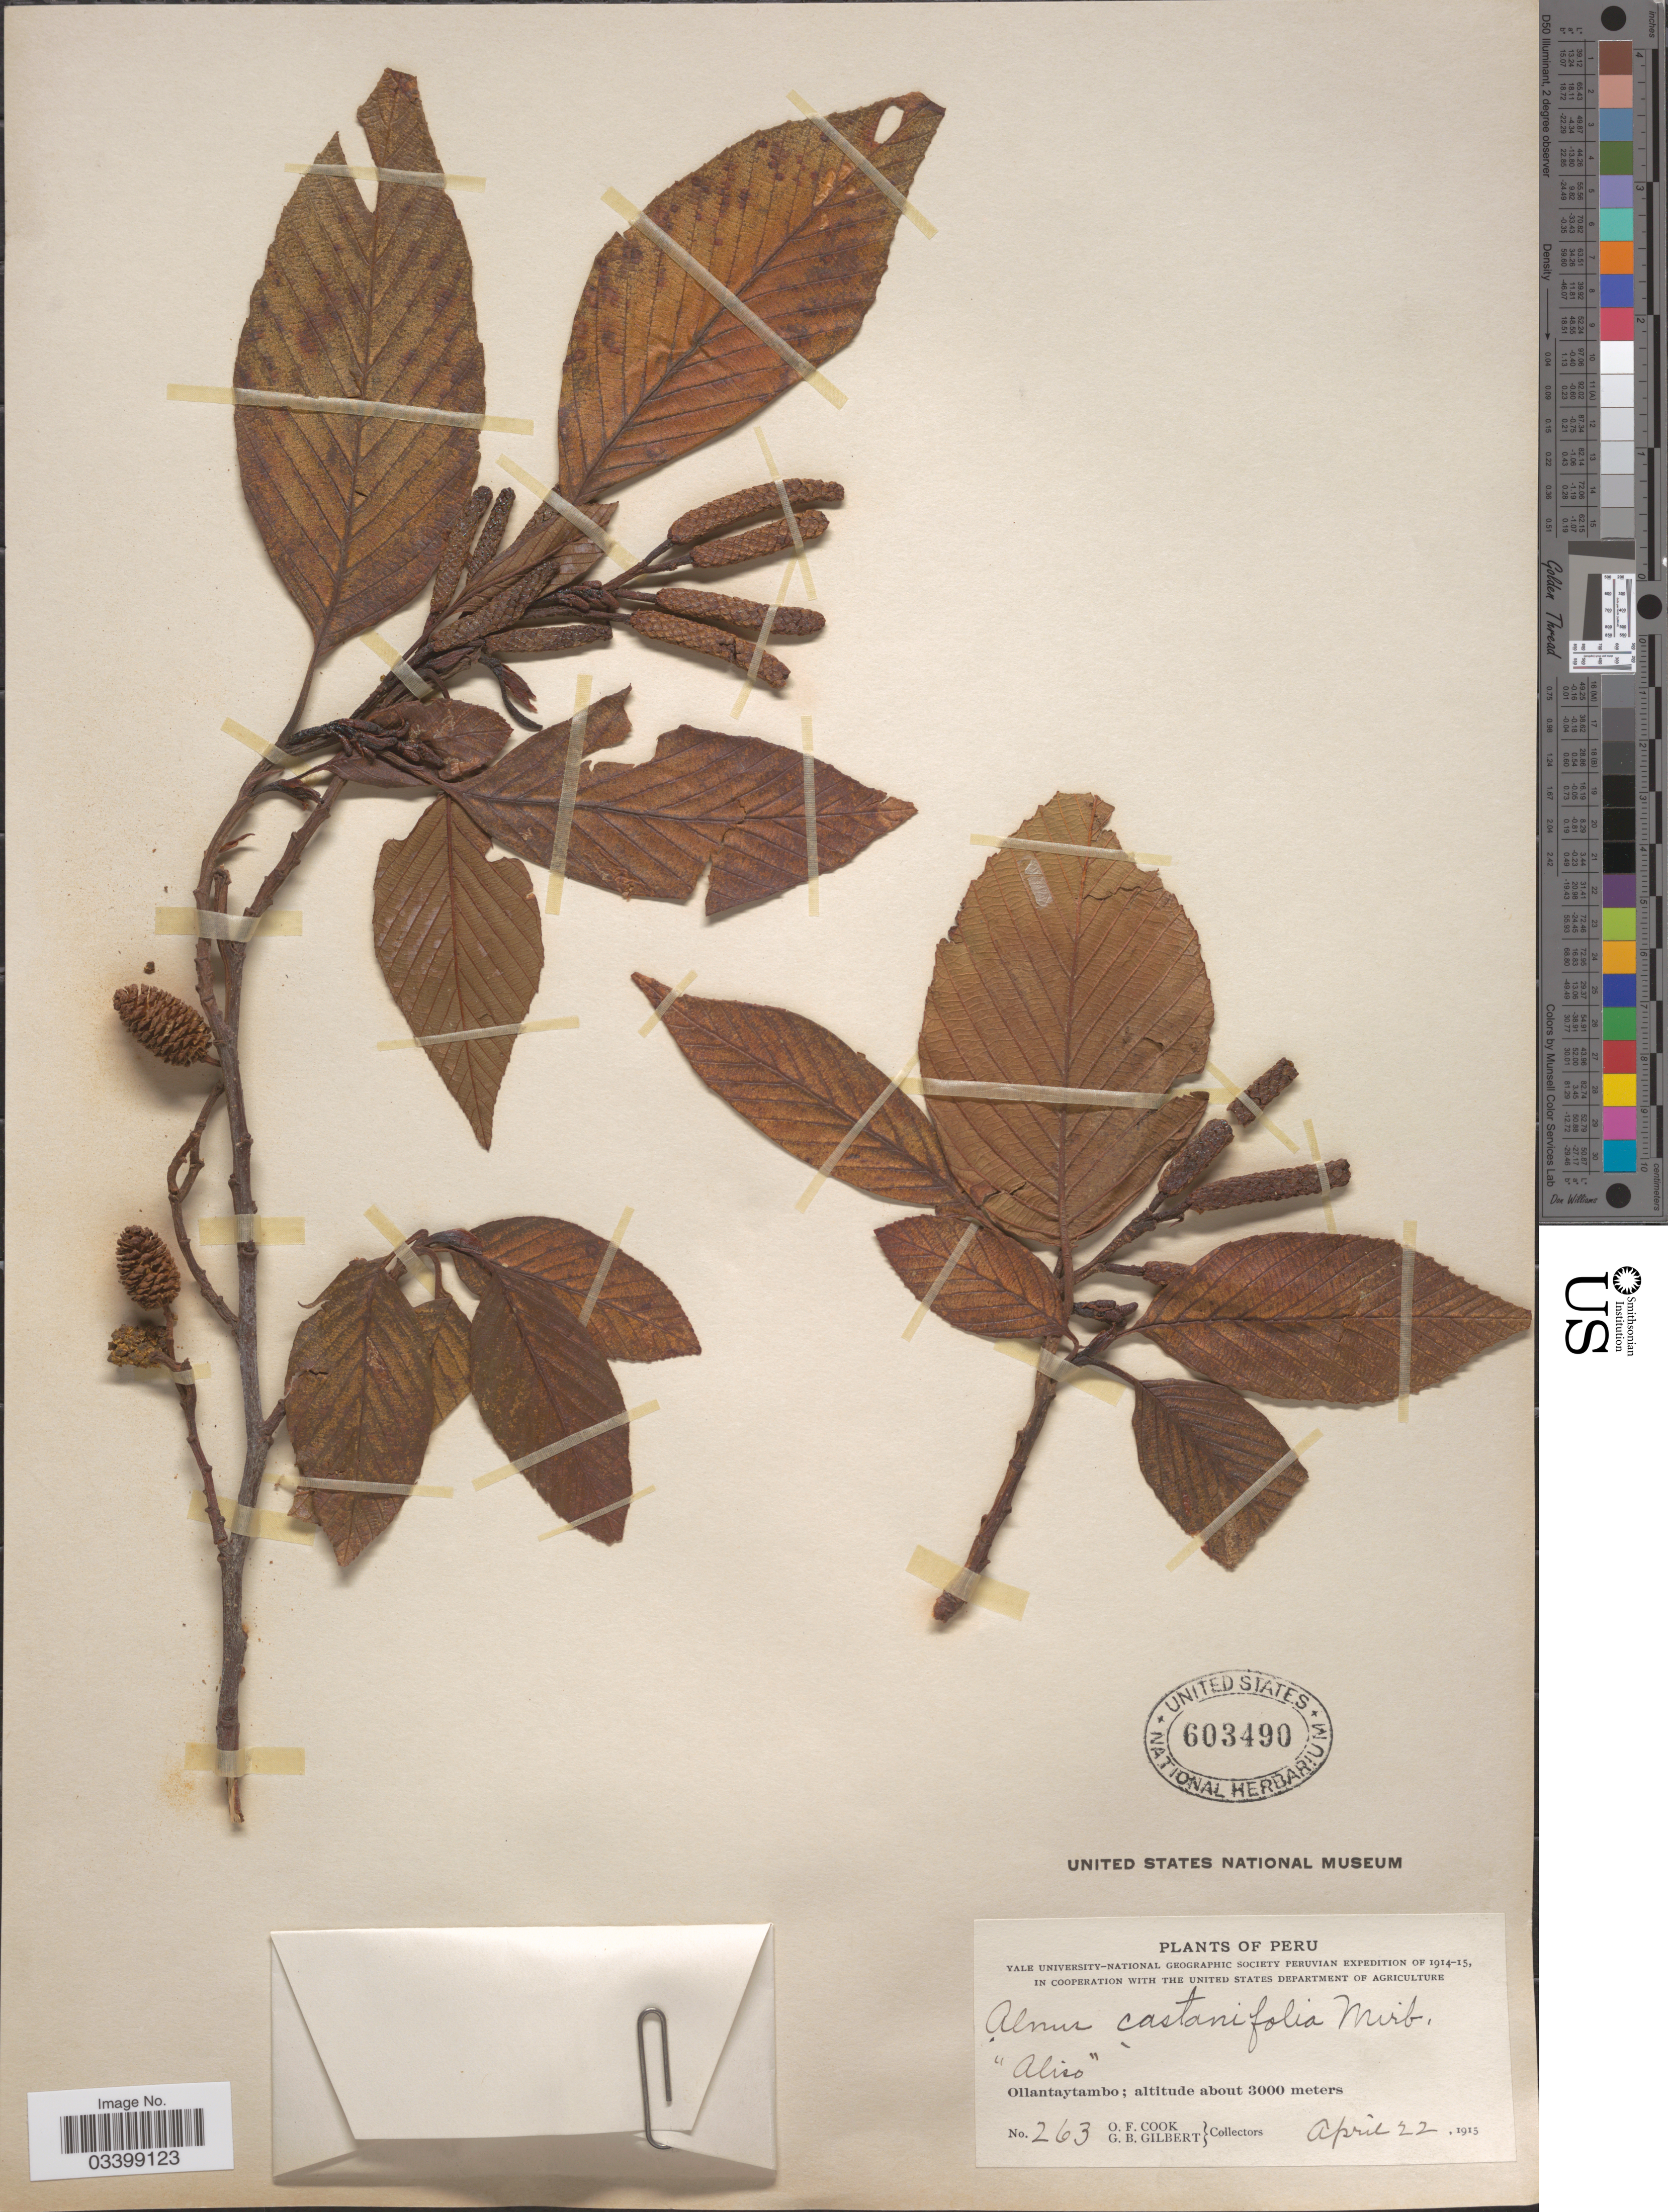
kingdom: Plantae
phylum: Tracheophyta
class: Magnoliopsida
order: Fagales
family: Betulaceae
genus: Alnus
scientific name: Alnus acuminata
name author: Kunth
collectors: O. F. Cook & G. B. Gilbert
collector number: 263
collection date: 1915-04-22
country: Peru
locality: Ollantaytambo.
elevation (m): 3000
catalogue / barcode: US 603490